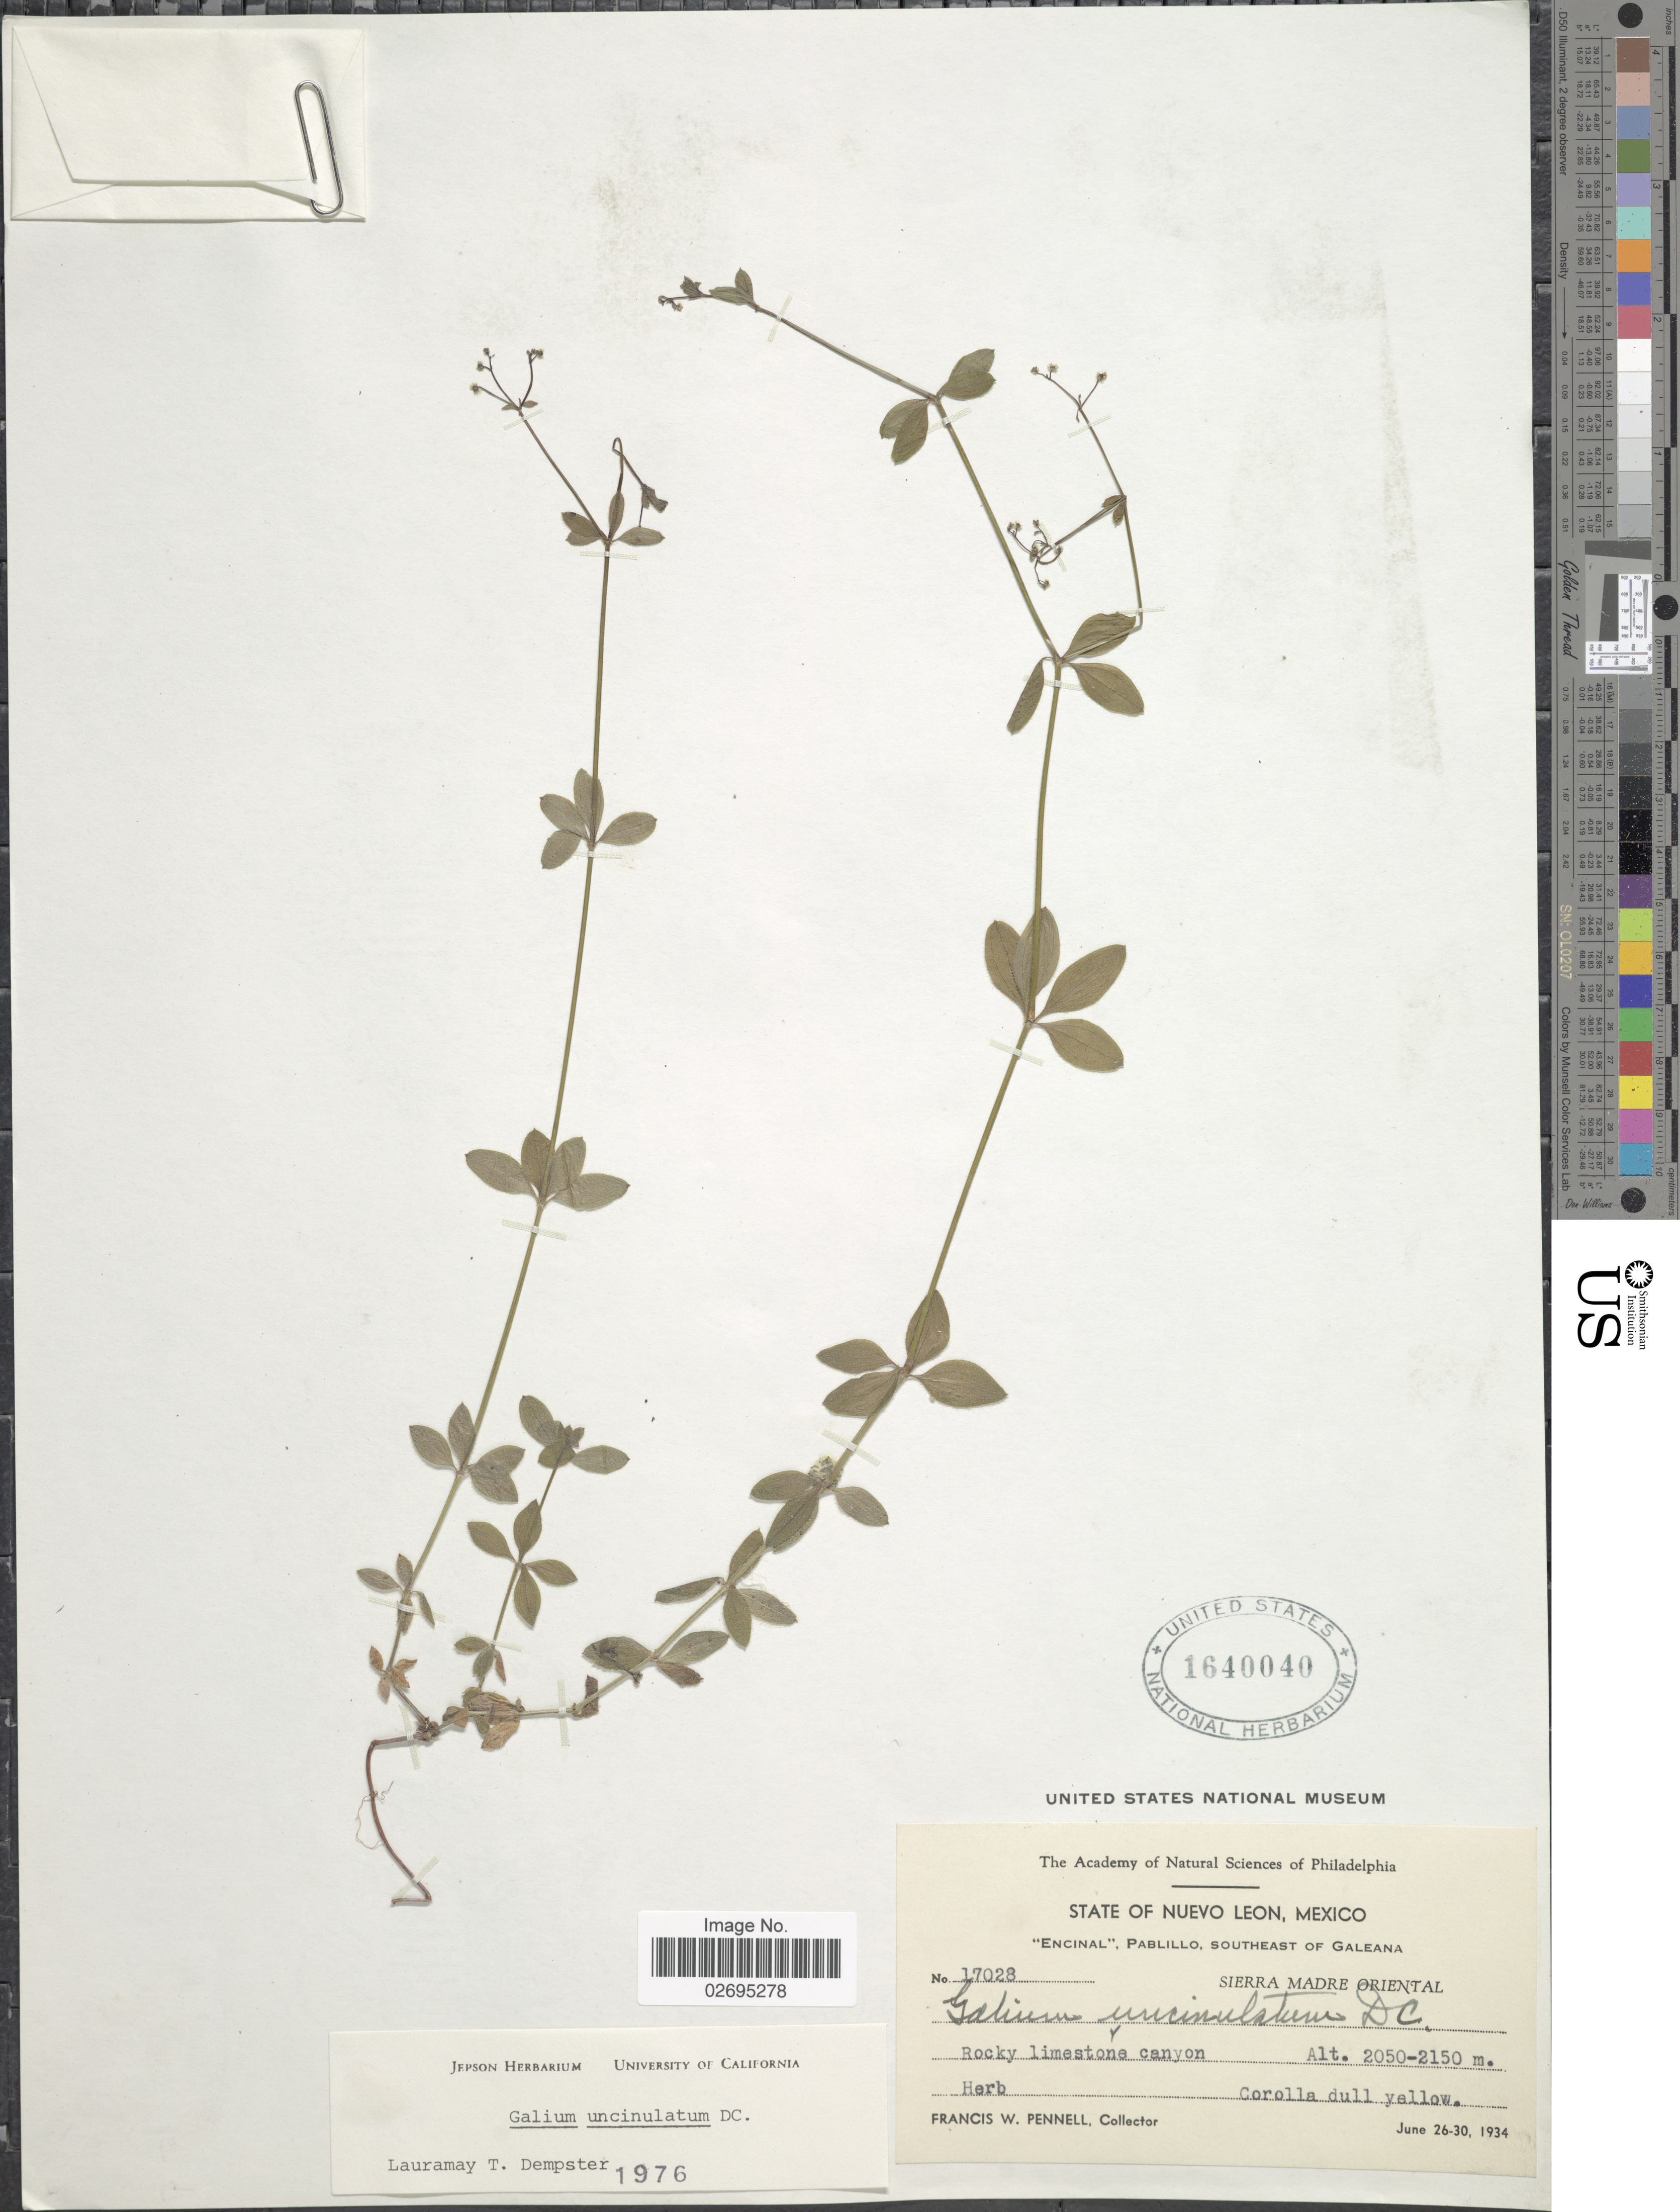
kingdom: Plantae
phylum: Tracheophyta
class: Magnoliopsida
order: Gentianales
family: Rubiaceae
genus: Galium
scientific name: Galium uncinulatum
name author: DC.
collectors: F. W. Pennell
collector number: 17028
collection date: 1934-06-26/1934-06-30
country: Mexico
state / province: Nuevo León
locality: Encinal, Pablillo, southeast of Galeana, Sierra Madre Oriental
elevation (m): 2050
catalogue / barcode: US 1640040